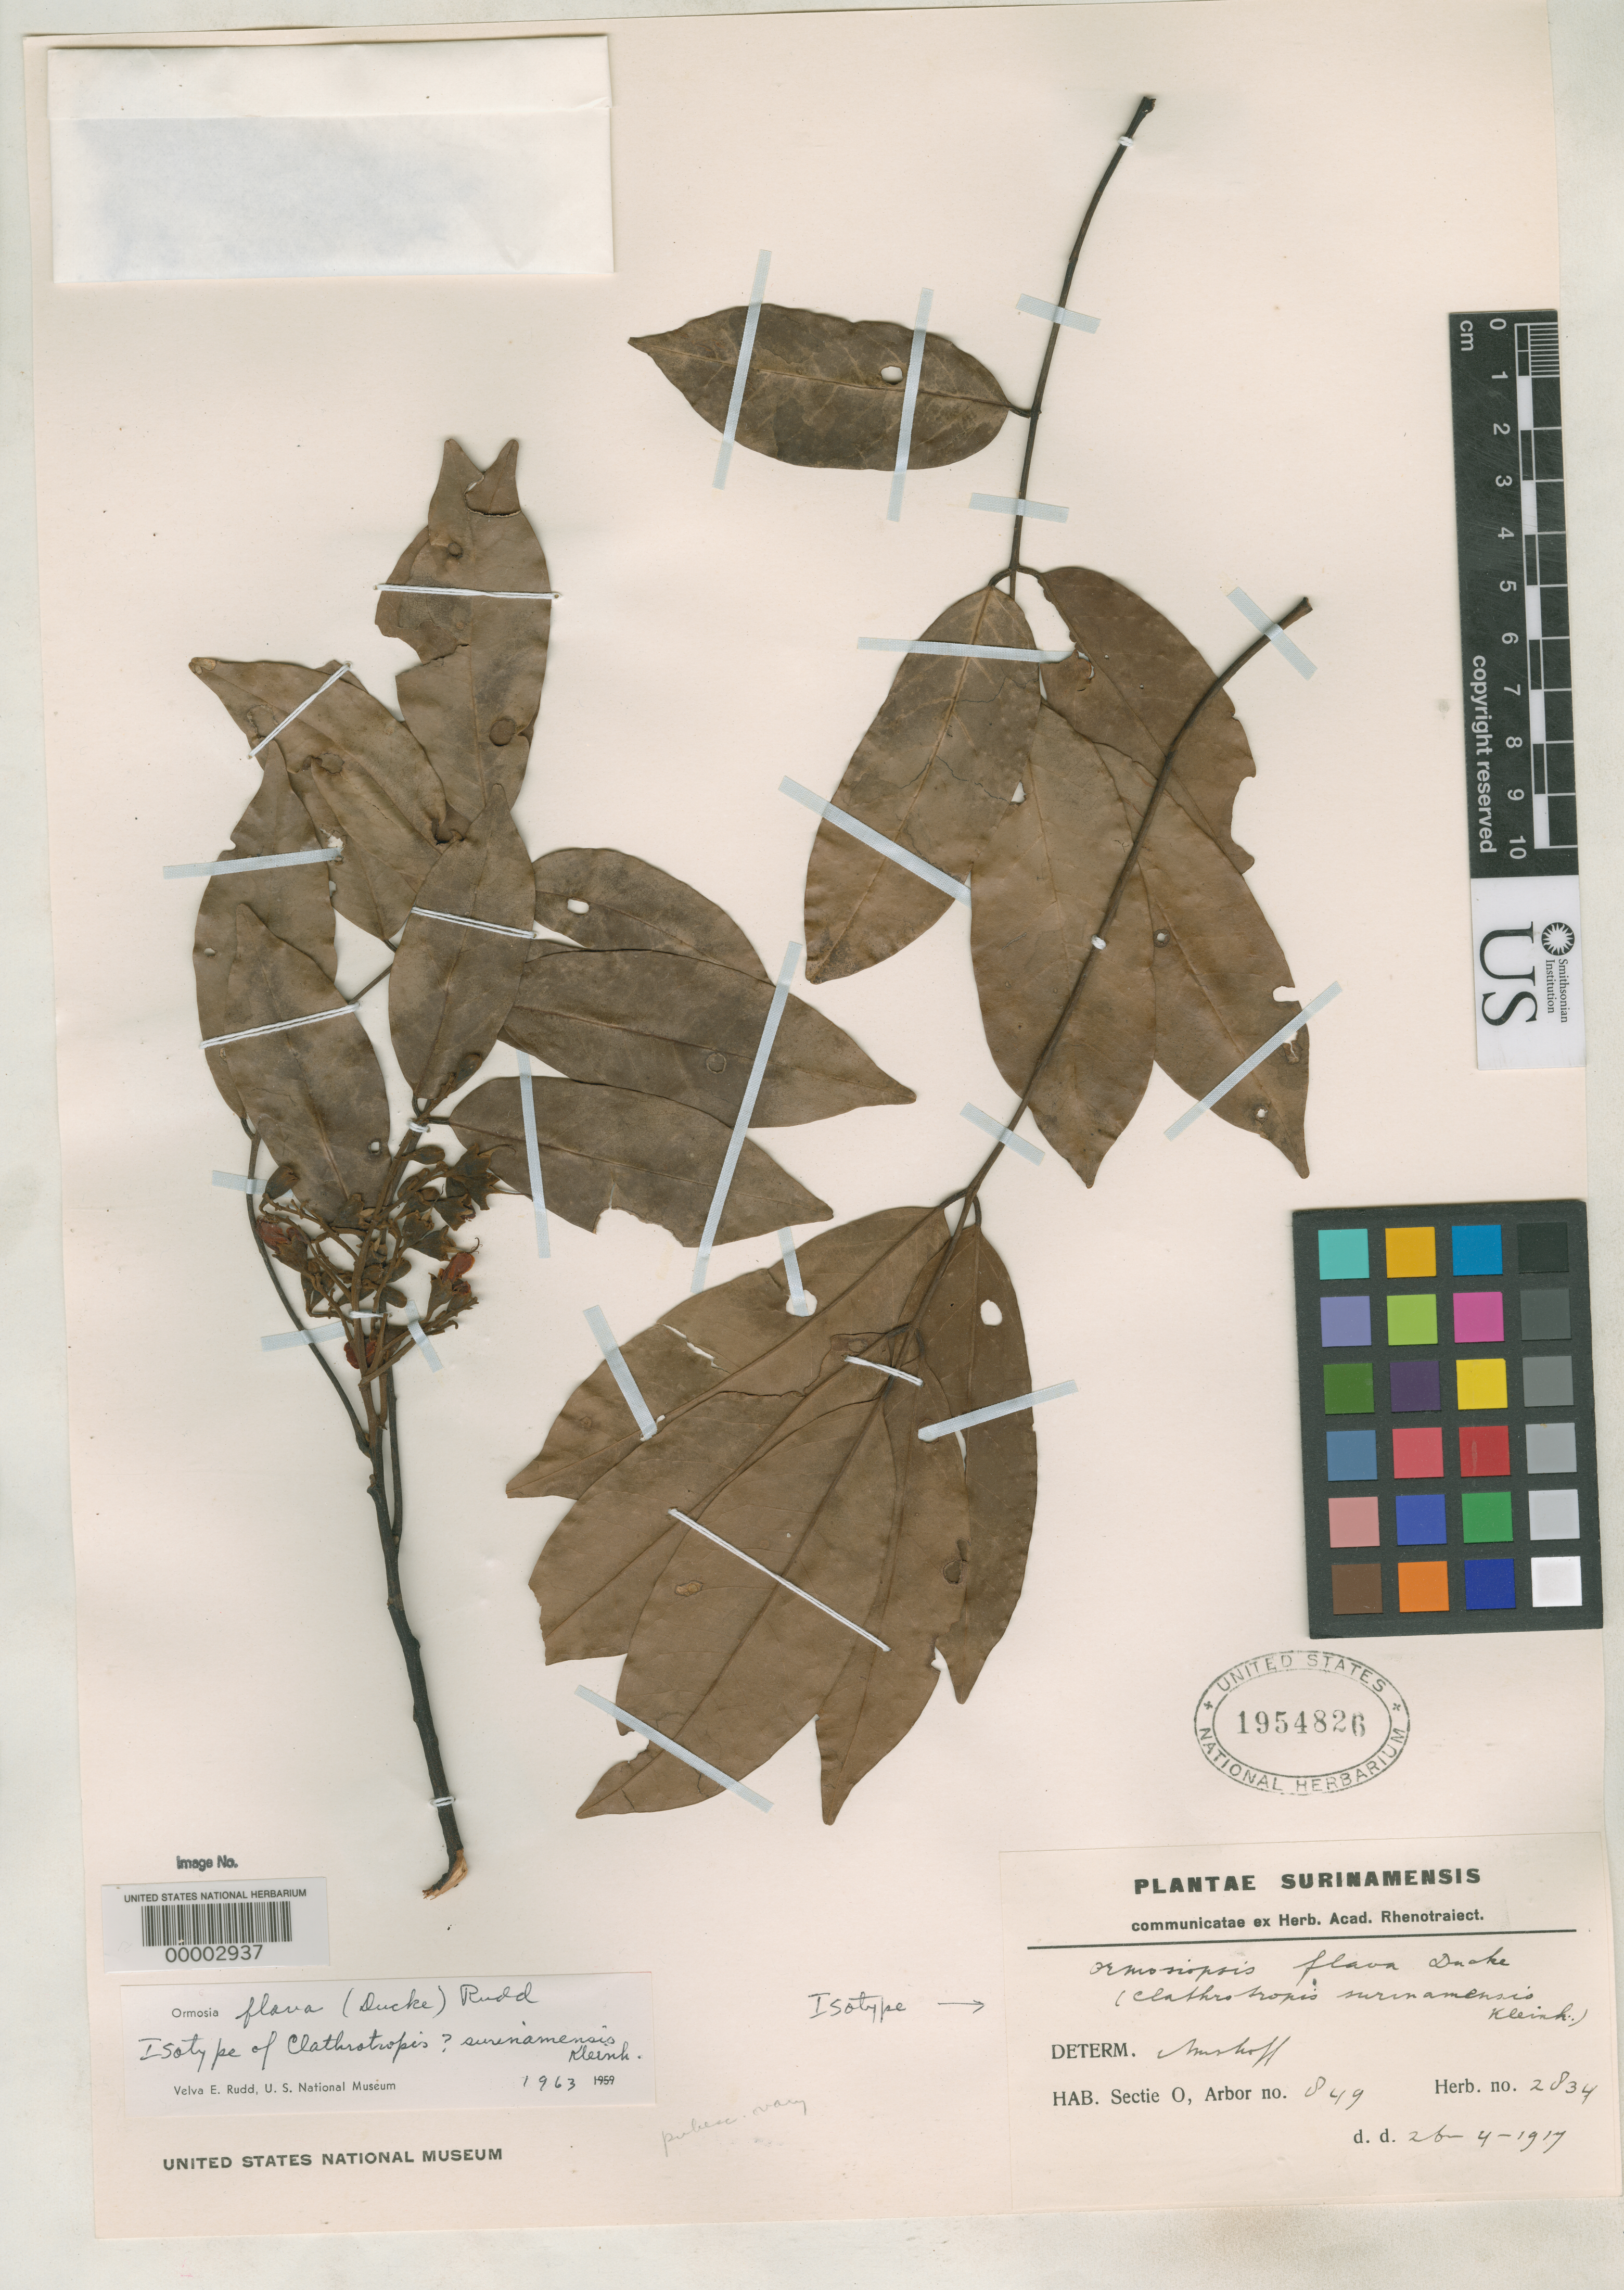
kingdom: Plantae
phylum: Tracheophyta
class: Magnoliopsida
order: Fabales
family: Fabaceae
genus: Clathrotropis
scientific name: Clathrotropis surinamensis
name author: Kleinhoonte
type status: Isosyntype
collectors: Suriname Forest Bureau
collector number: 2834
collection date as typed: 26 Apr 1917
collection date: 1917-04-26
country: Suriname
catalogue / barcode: US 1954826